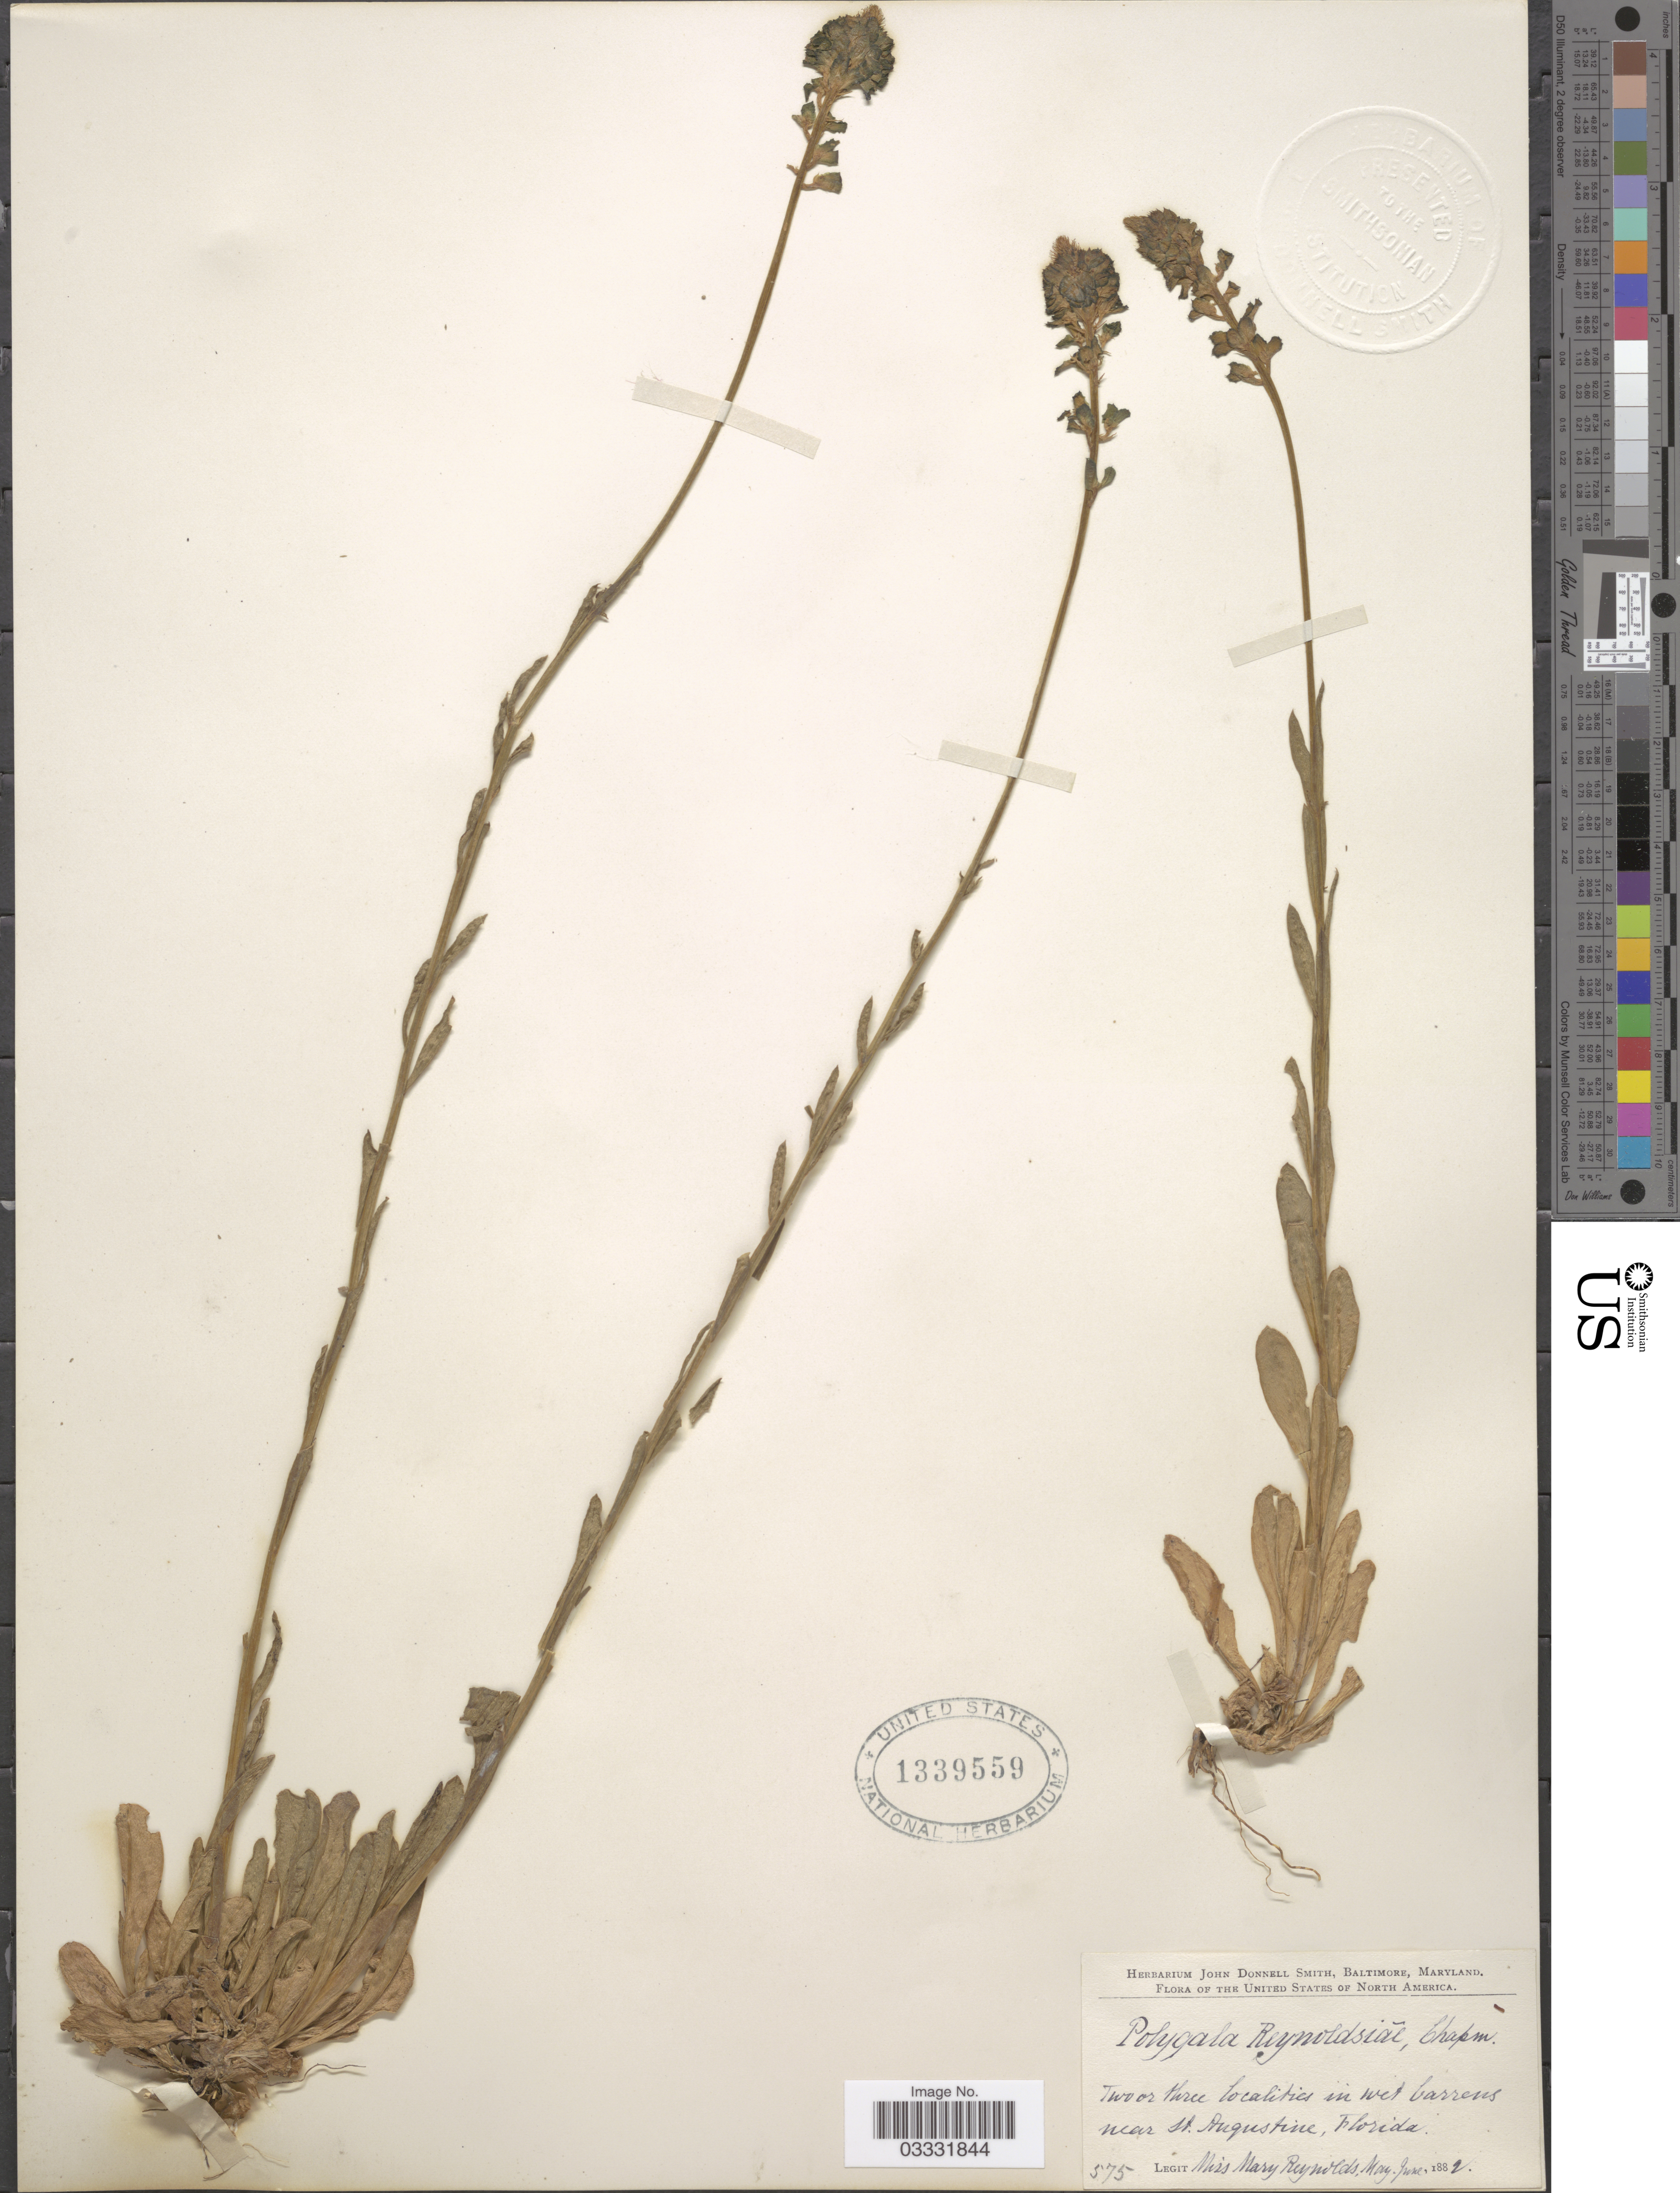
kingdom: Plantae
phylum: Tracheophyta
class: Magnoliopsida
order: Fabales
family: Polygalaceae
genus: Polygala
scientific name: Polygala reynoldsiae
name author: Chapm.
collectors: M. Reynolds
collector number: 575?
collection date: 1882-05/1882-06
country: United States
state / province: Florida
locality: Two or three localities in wet barrens near St. Augustine.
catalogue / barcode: US 1339559